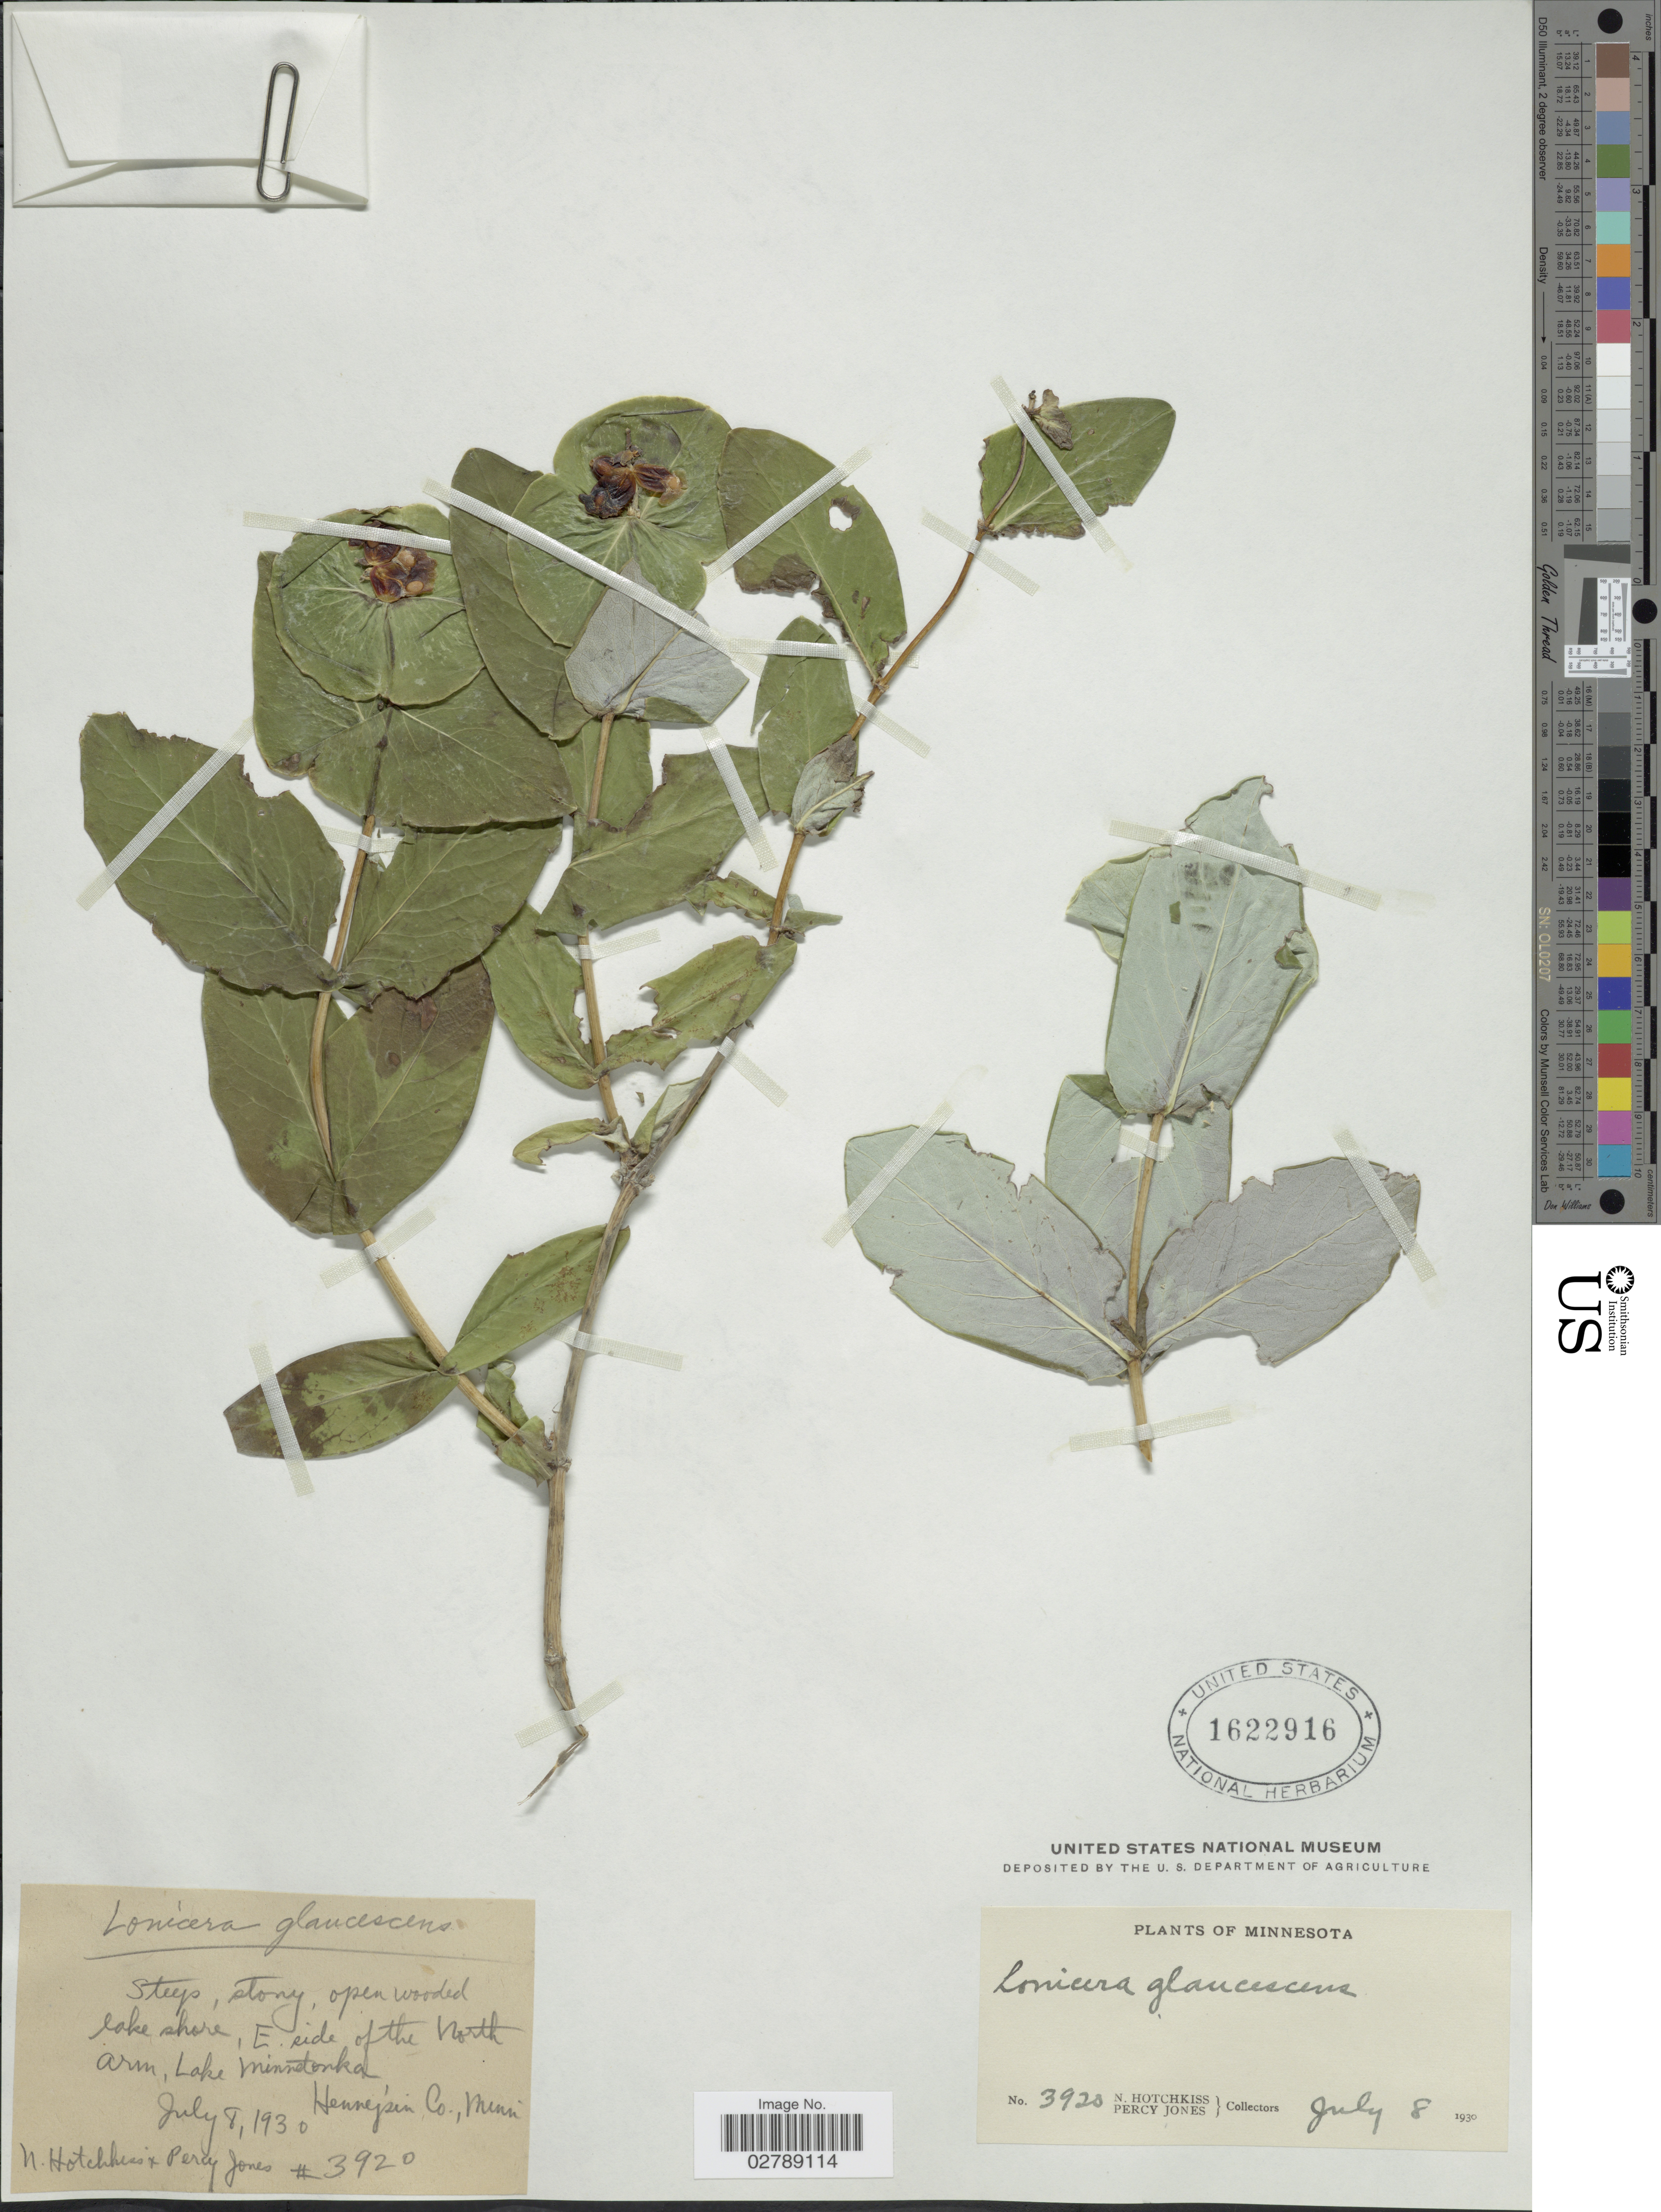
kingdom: Plantae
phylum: Tracheophyta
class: Magnoliopsida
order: Dipsacales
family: Caprifoliaceae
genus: Lonicera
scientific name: Lonicera dioica var. glaucescens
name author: (Rydb.) Butters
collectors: N. Hotchkiss & P. Jones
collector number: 3920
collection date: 1930-07-08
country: United States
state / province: Minnesota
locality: E. side of the North arm, Lake Minnetonka, Hennepin Co. Minn.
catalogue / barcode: US 1622916